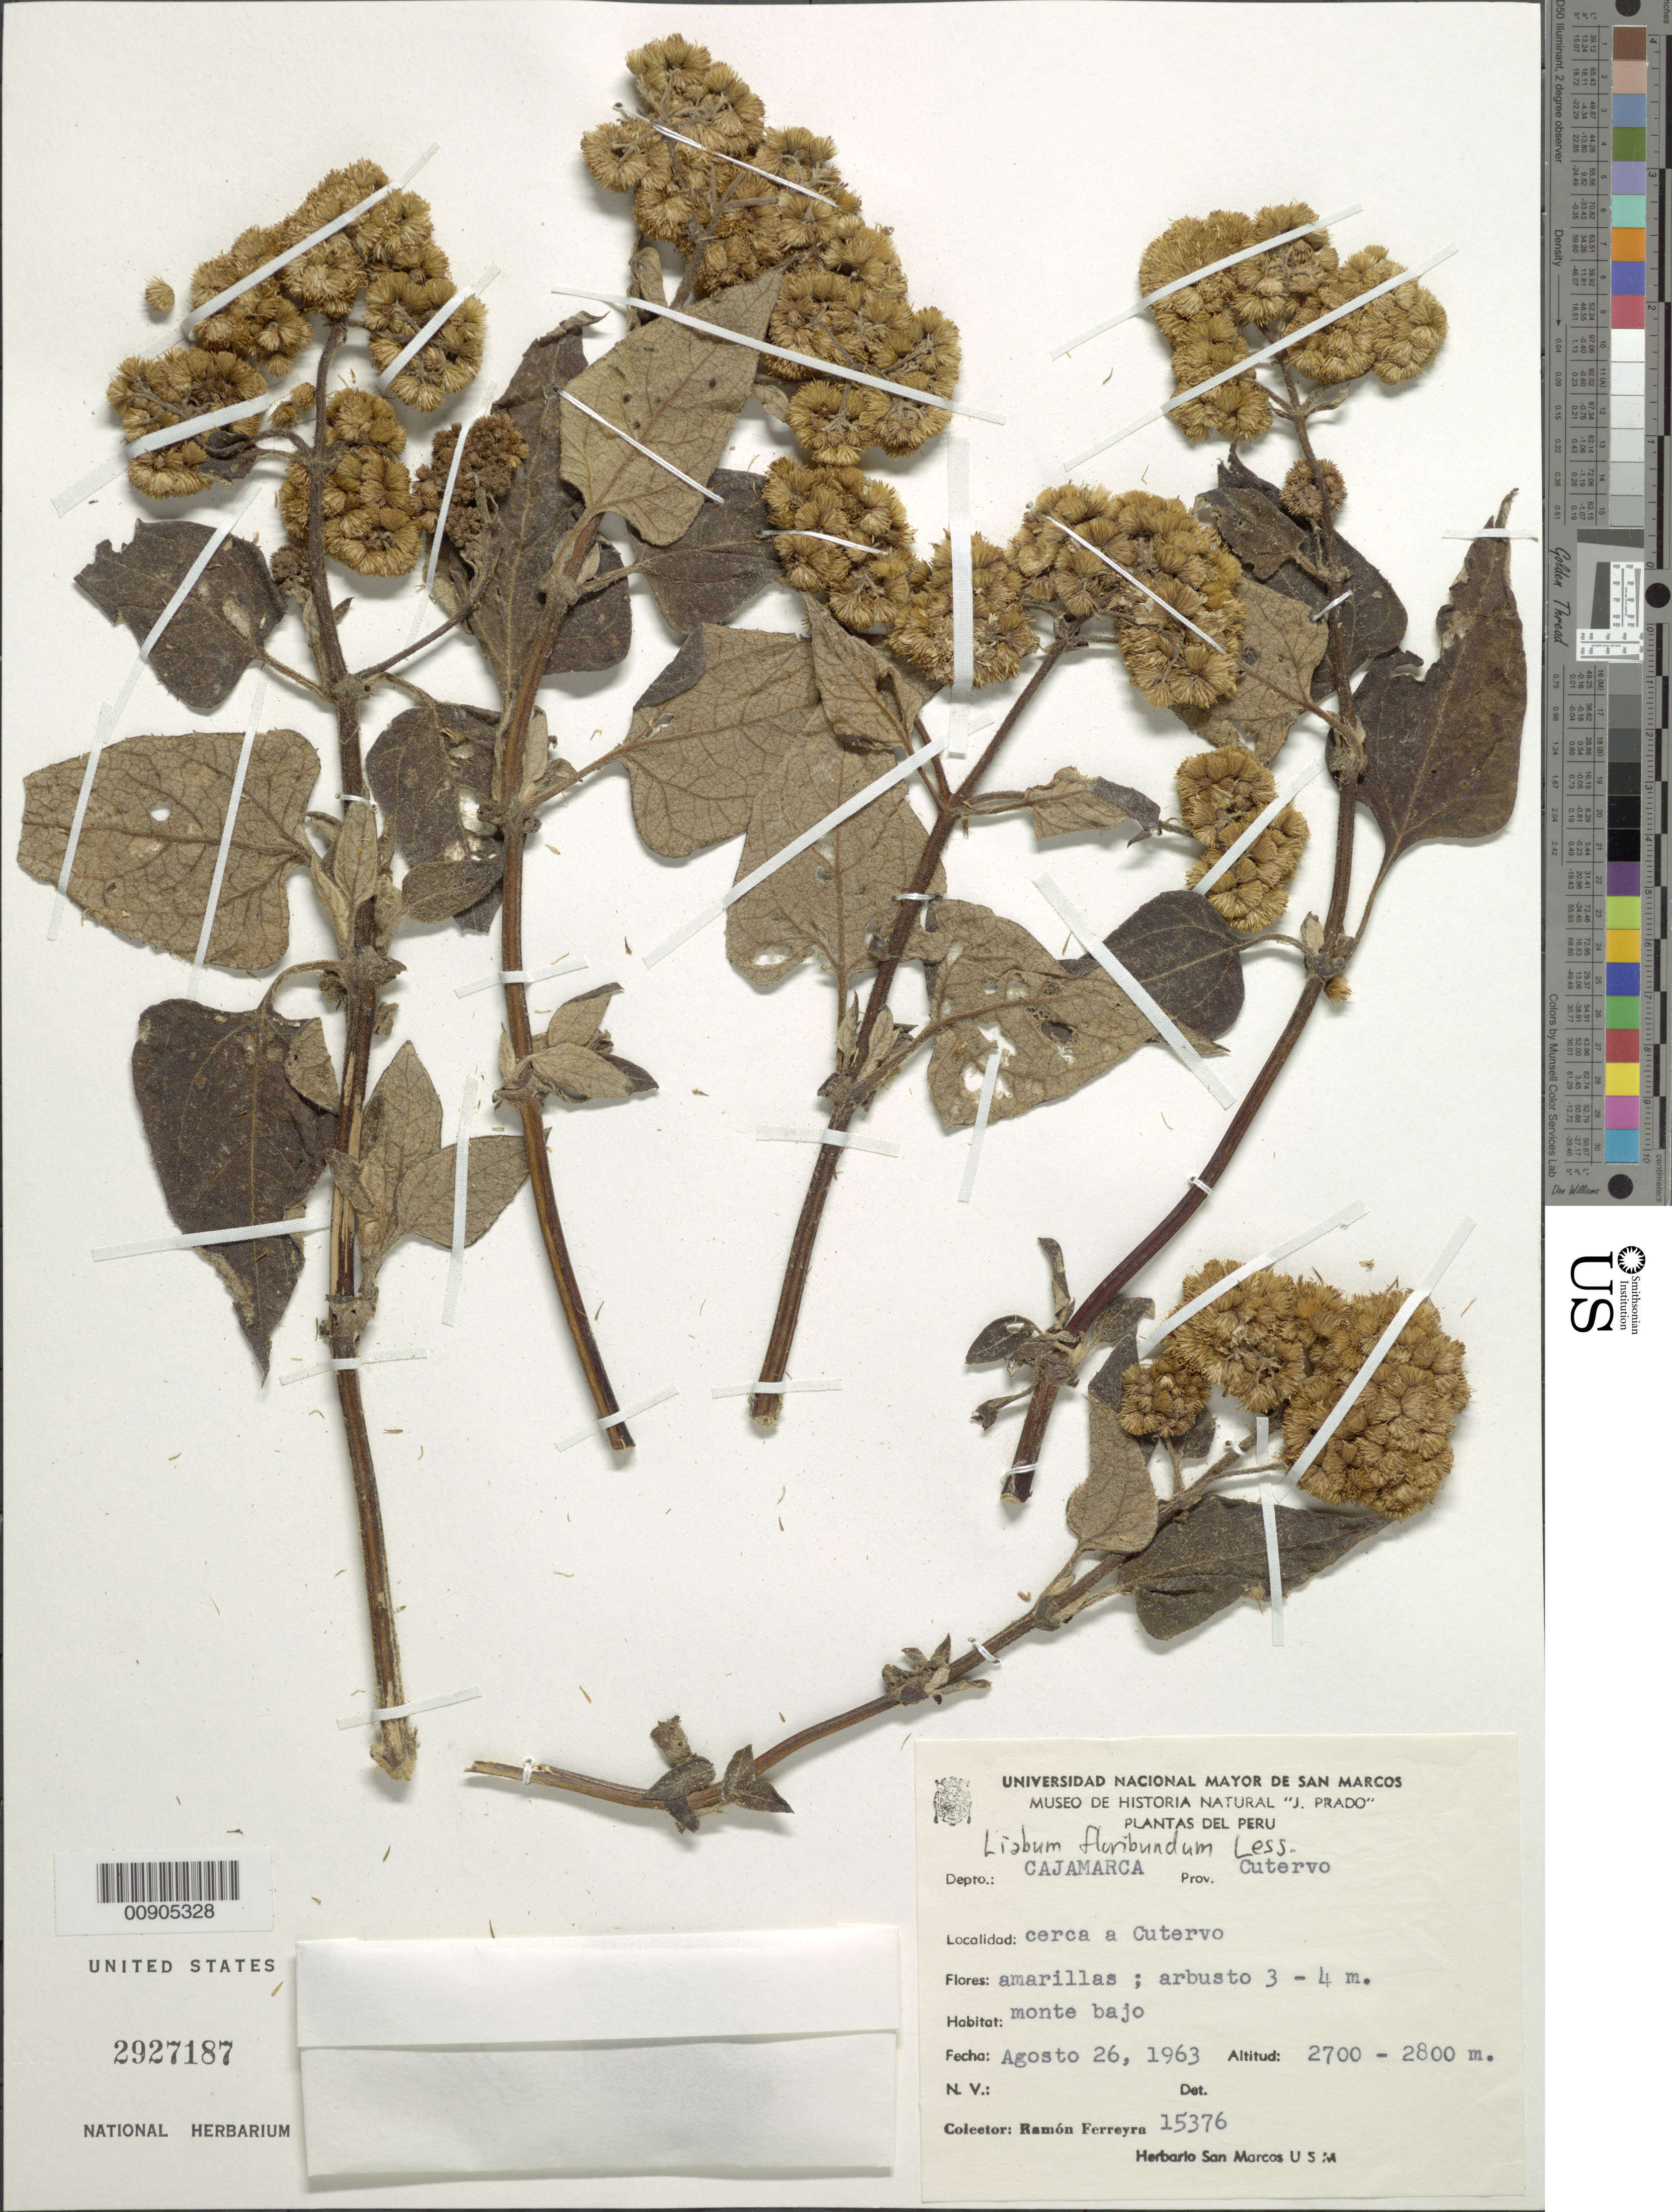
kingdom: Plantae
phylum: Tracheophyta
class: Magnoliopsida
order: Asterales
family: Asteraceae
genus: Liabum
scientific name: Liabum floribundum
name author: Less.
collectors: R. A. Ferreyra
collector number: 15376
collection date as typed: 26 August 1963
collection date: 1963-08-26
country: Peru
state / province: Cajamarca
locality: Prov. Cutervo, cerca Cutervo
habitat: Monte bajo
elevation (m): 2700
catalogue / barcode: US 2927187